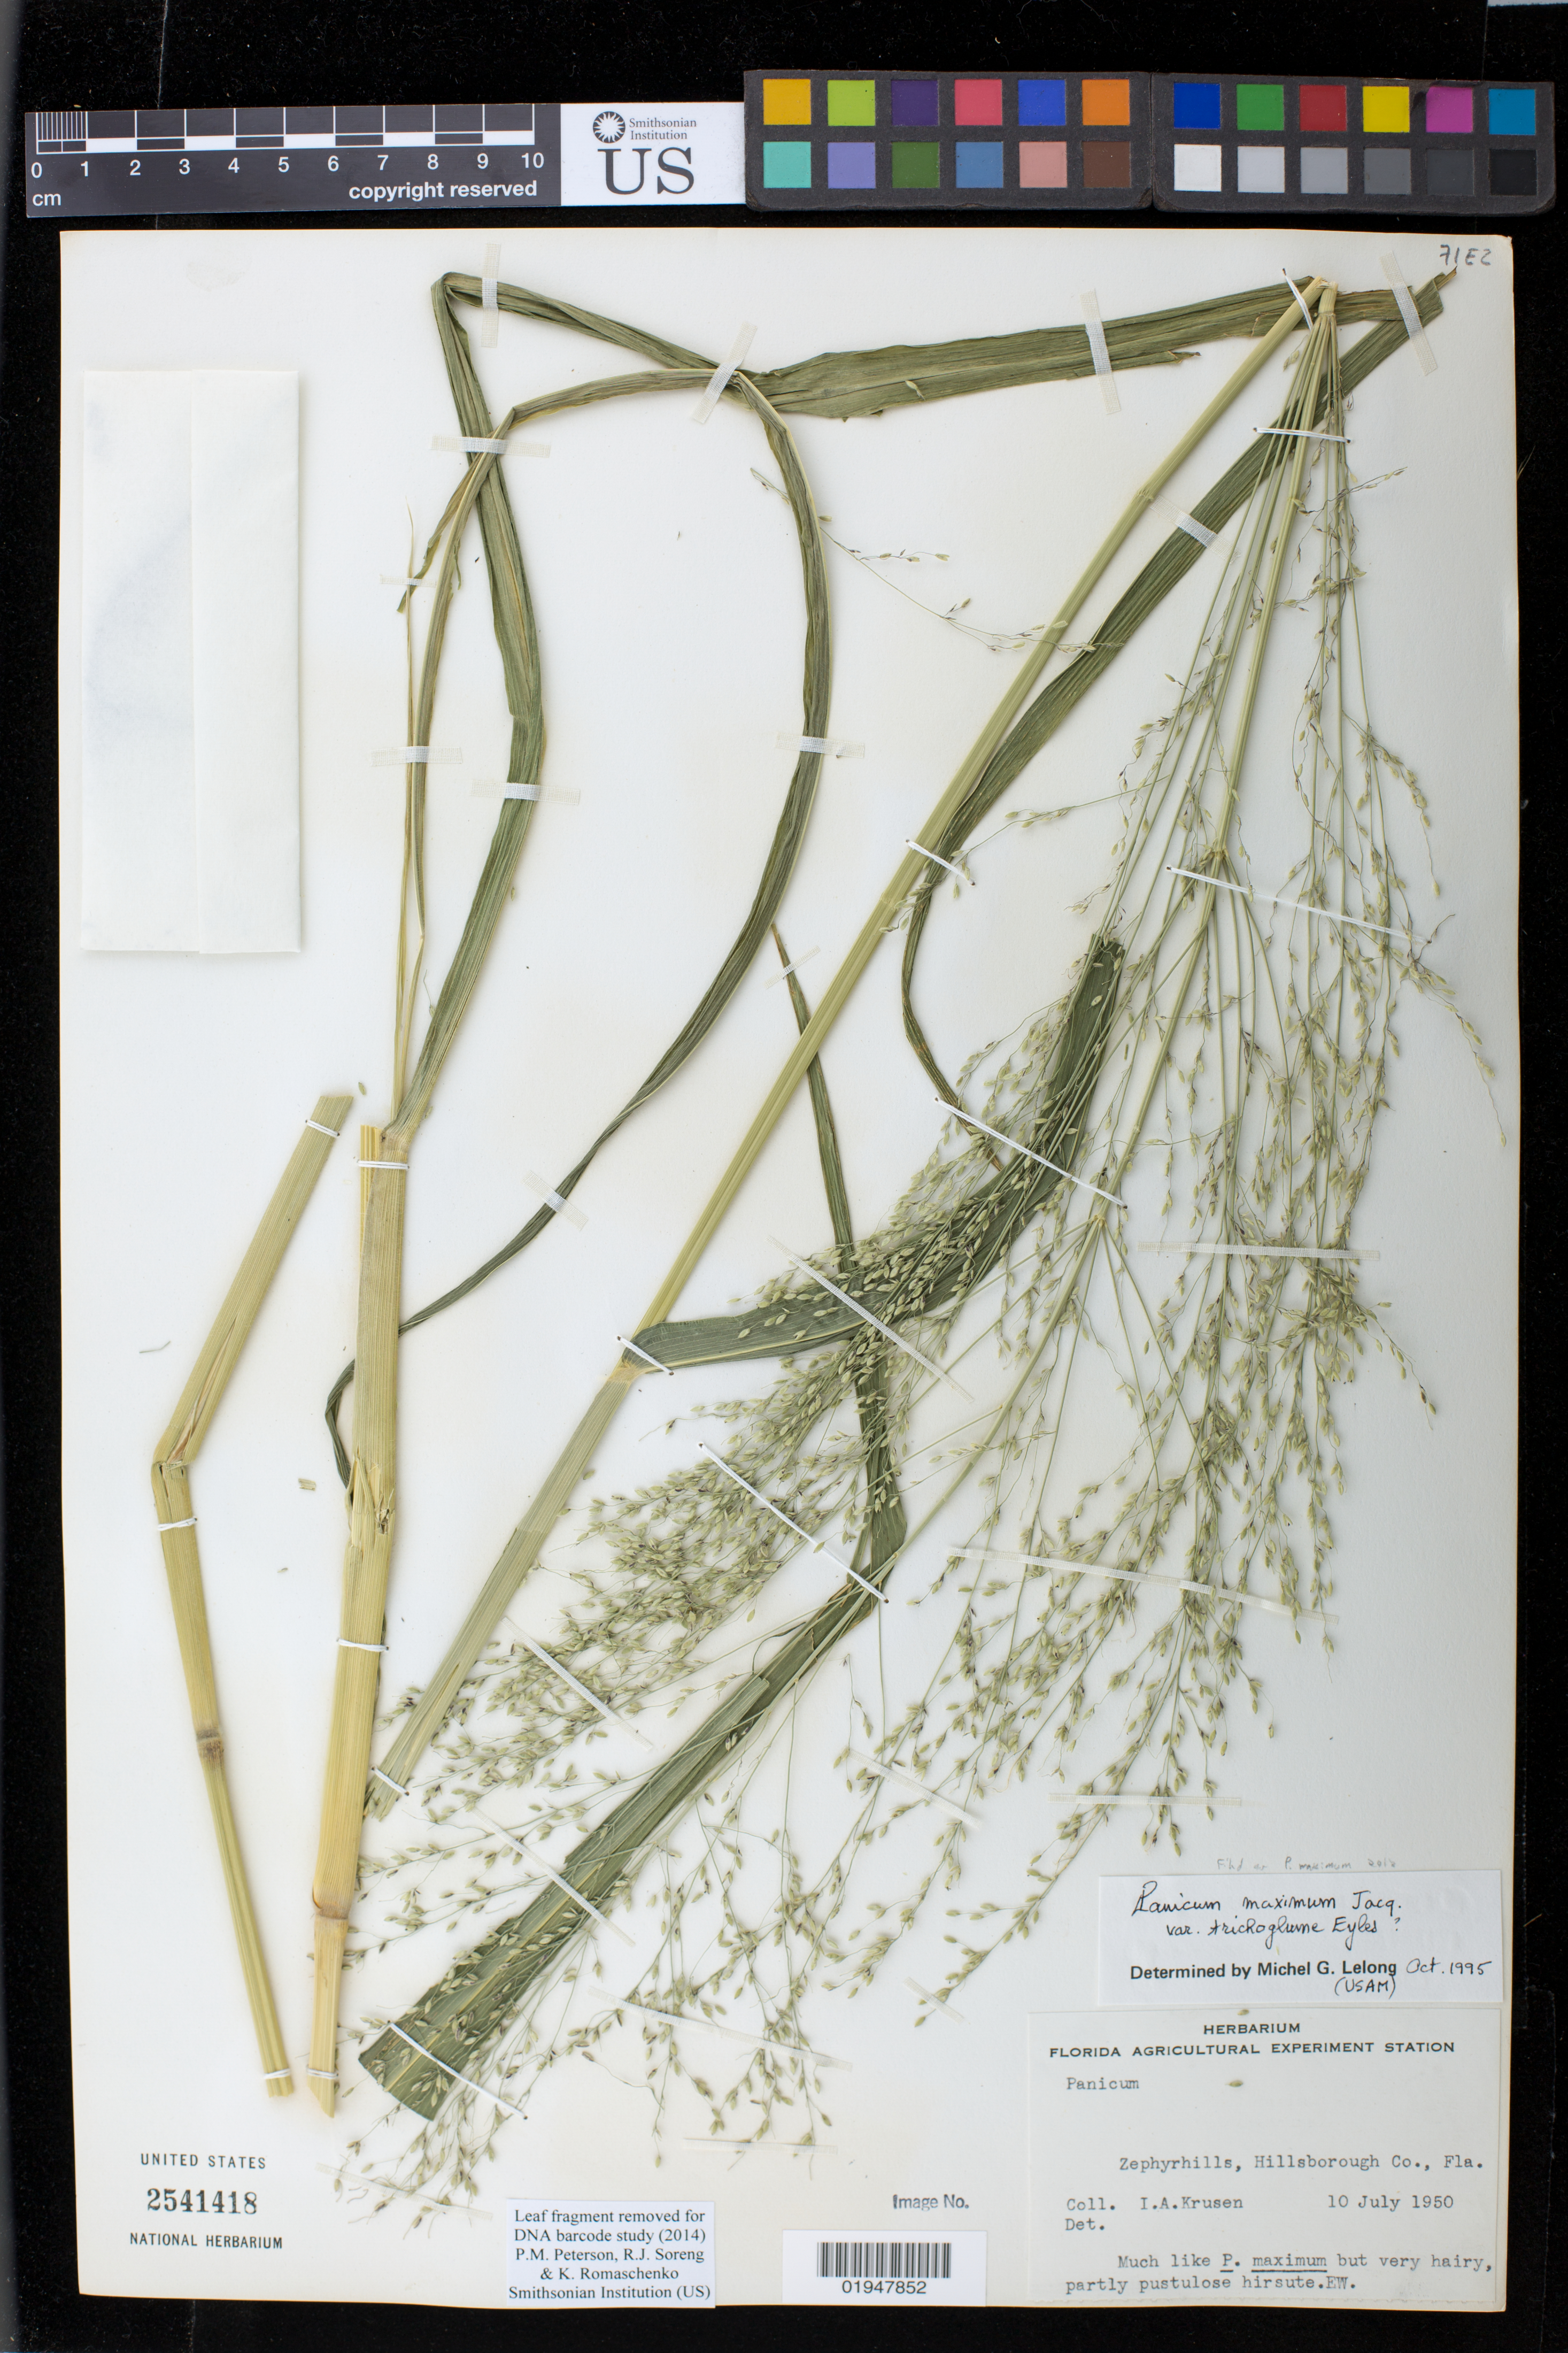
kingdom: Plantae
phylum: Tracheophyta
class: Liliopsida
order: Poales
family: Poaceae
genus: Panicum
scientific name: Panicum maximum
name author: Jacq.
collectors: I. Krusen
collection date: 1950-07-10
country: United States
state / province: Florida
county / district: Hillsborough County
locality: Zephyrhills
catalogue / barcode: US 2541418